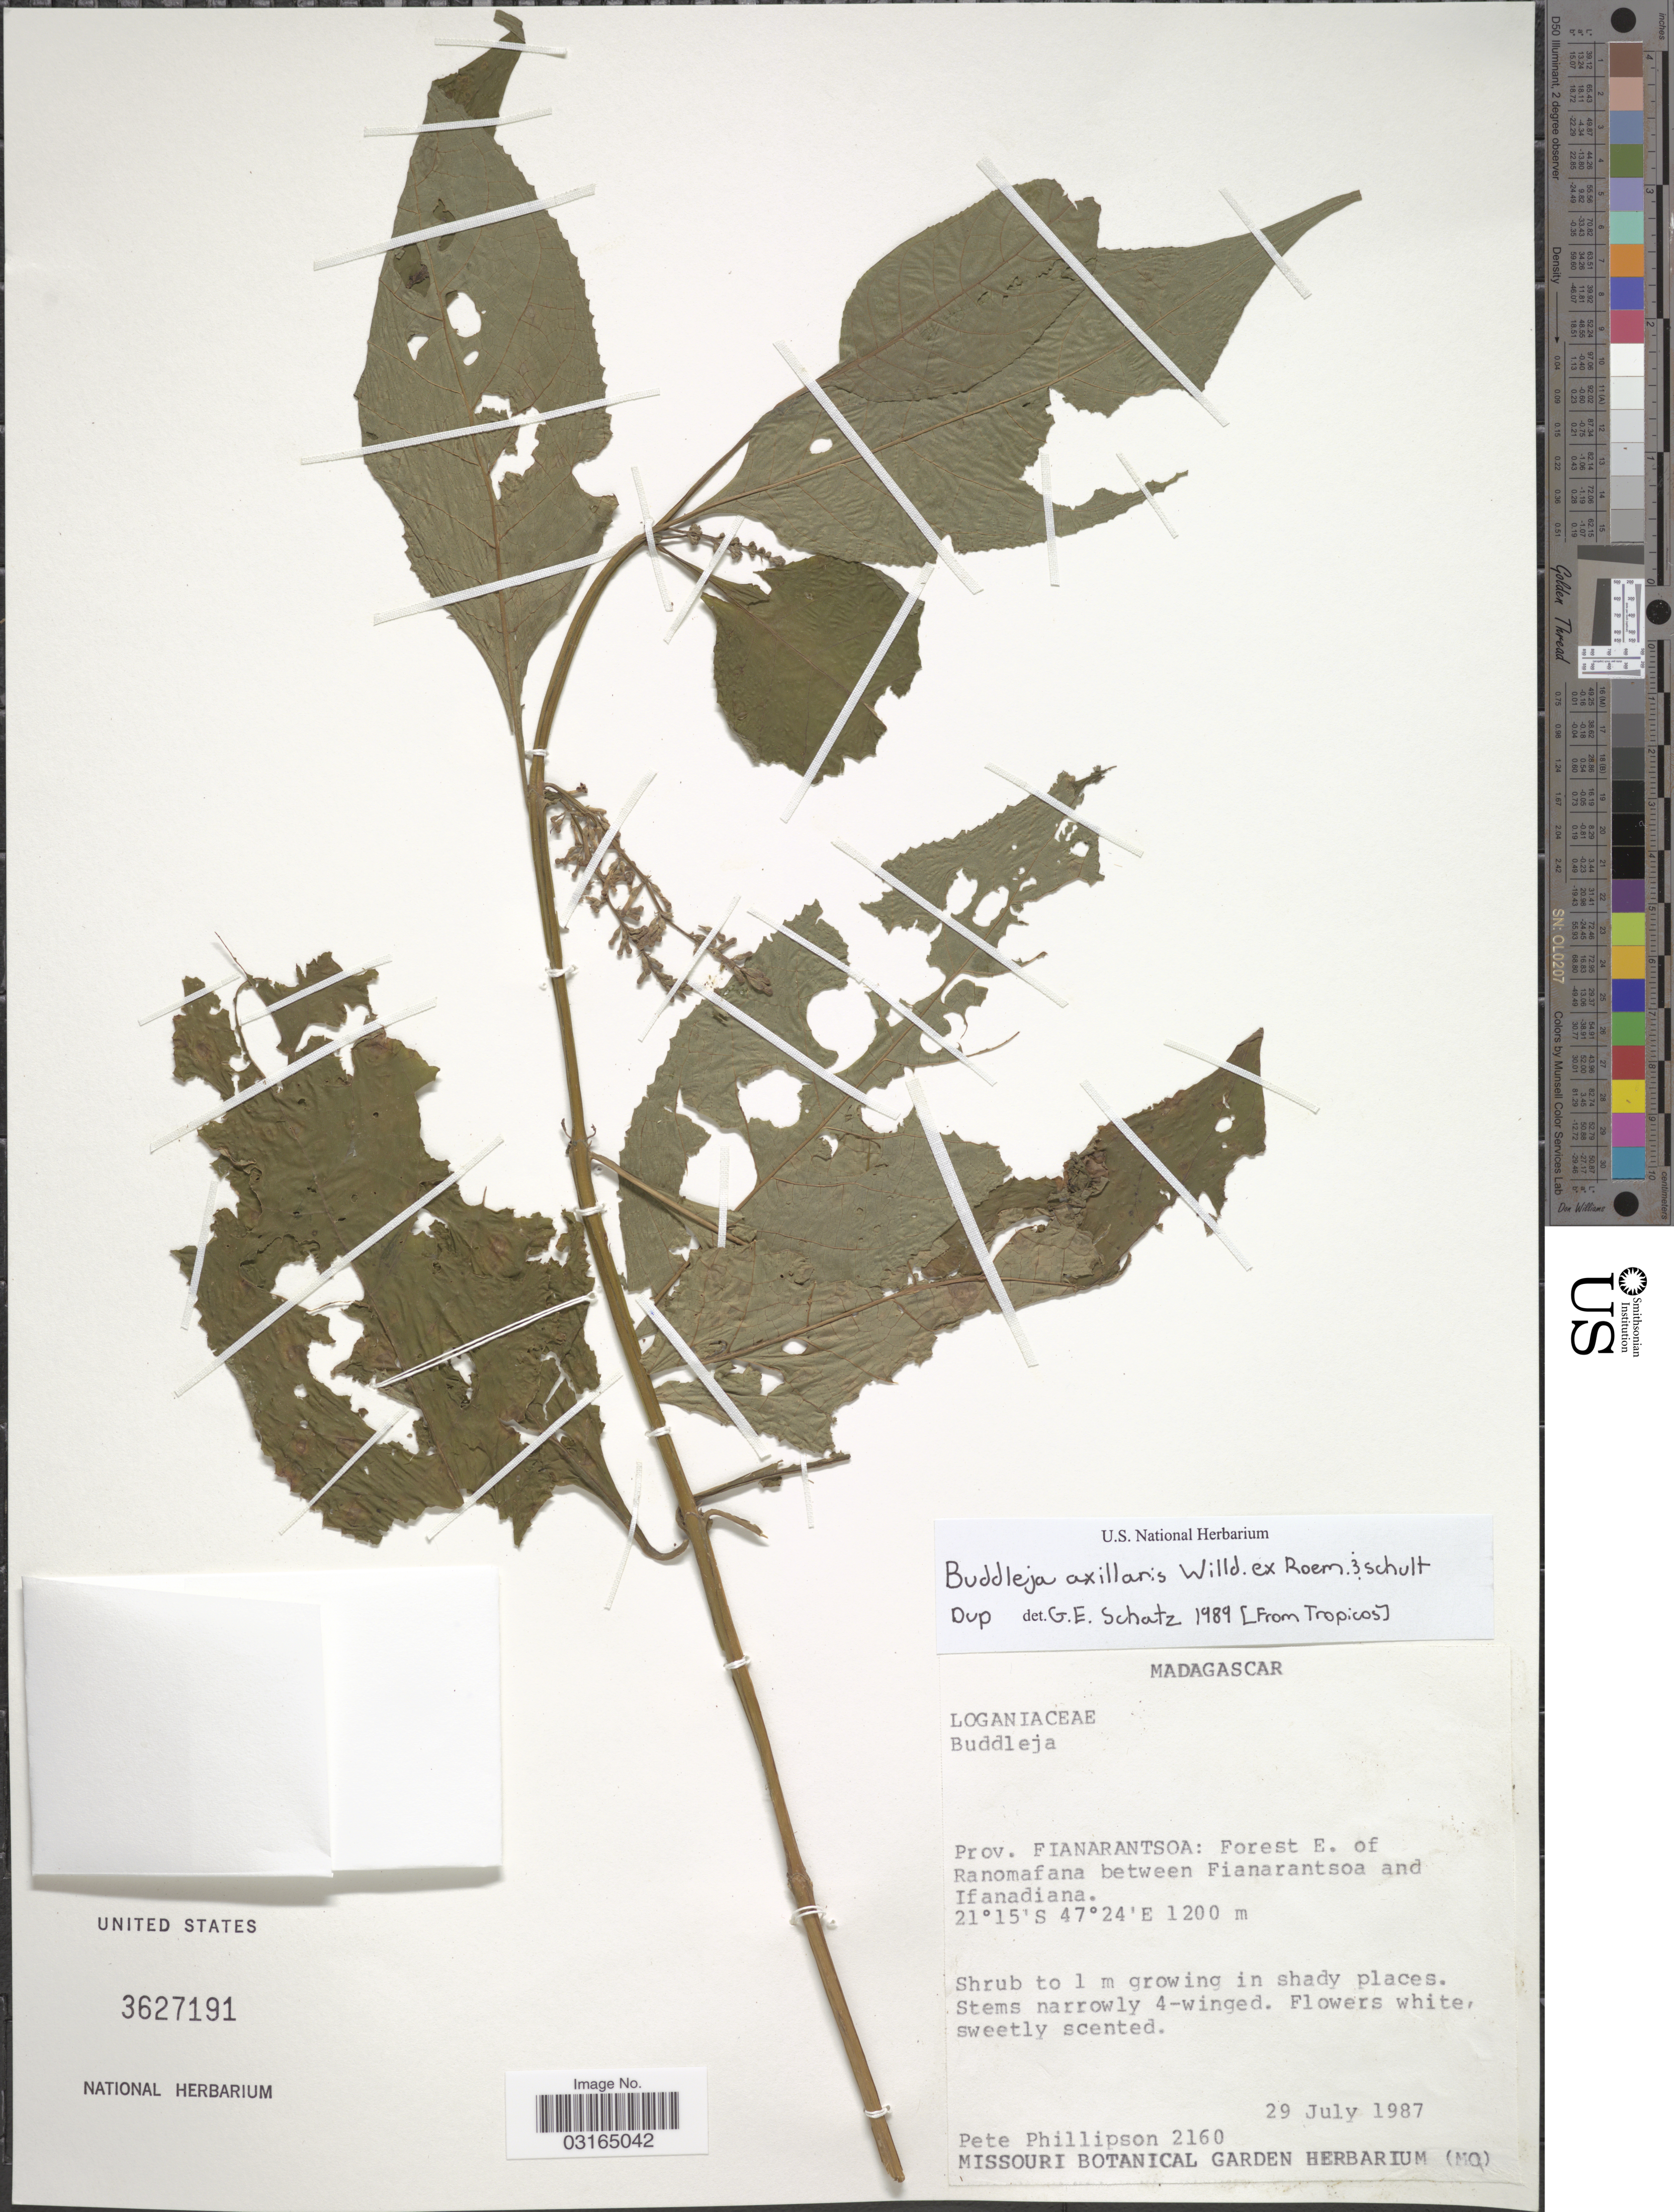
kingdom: Plantae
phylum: Tracheophyta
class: Magnoliopsida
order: Lamiales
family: Scrophulariaceae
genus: Buddleja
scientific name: Buddleja axillaris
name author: Willd. ex Roem. & Schult.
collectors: P. B. Phillipson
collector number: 2160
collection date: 1987-07-29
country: Madagascar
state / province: Haute Matsiatra / Vatovavy Fitovinany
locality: Forest E. of Ranomafana between Fianarantsoa and Ifanadiana.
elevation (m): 1200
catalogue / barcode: US 3627191